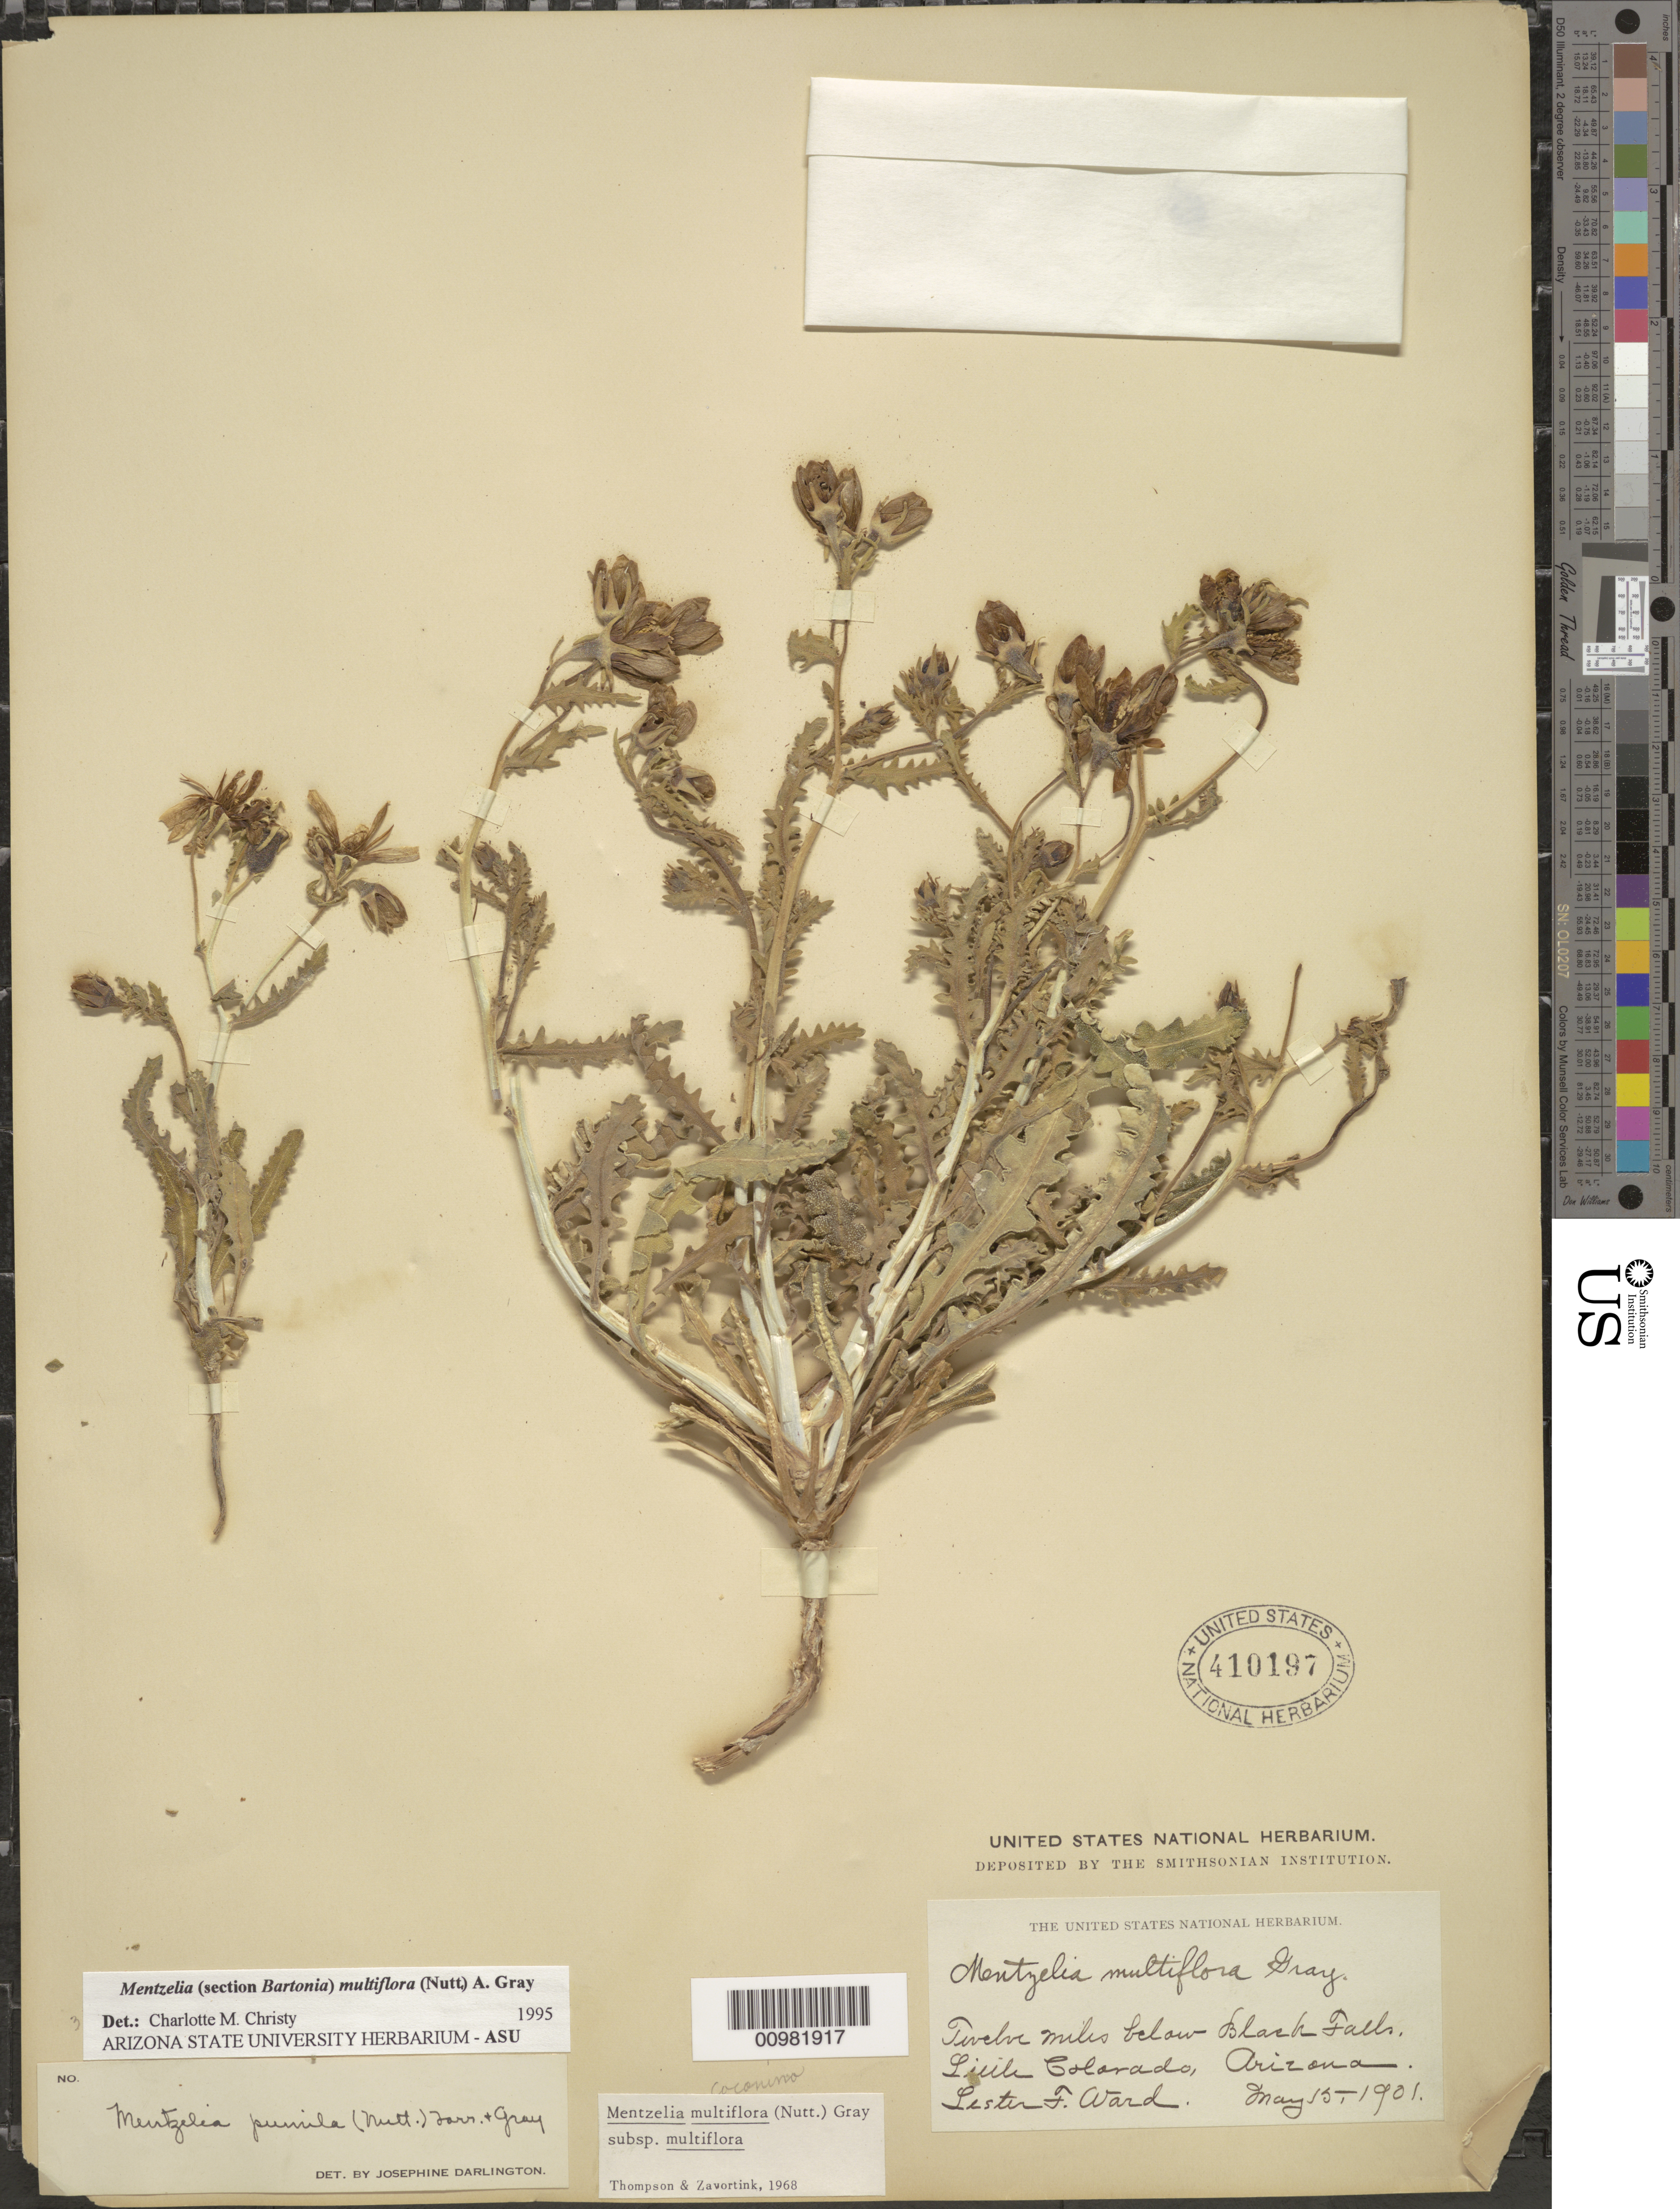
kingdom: Plantae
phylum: Tracheophyta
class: Magnoliopsida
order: Cornales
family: Loasaceae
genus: Mentzelia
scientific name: Mentzelia multiflora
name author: (Nutt.) A. Gray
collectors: L. F. Ward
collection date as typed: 15 May 1901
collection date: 1901-05-15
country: United States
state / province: Arizona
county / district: Coconino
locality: Little Colorado; 12 mi. below Black Falls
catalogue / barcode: US 410197